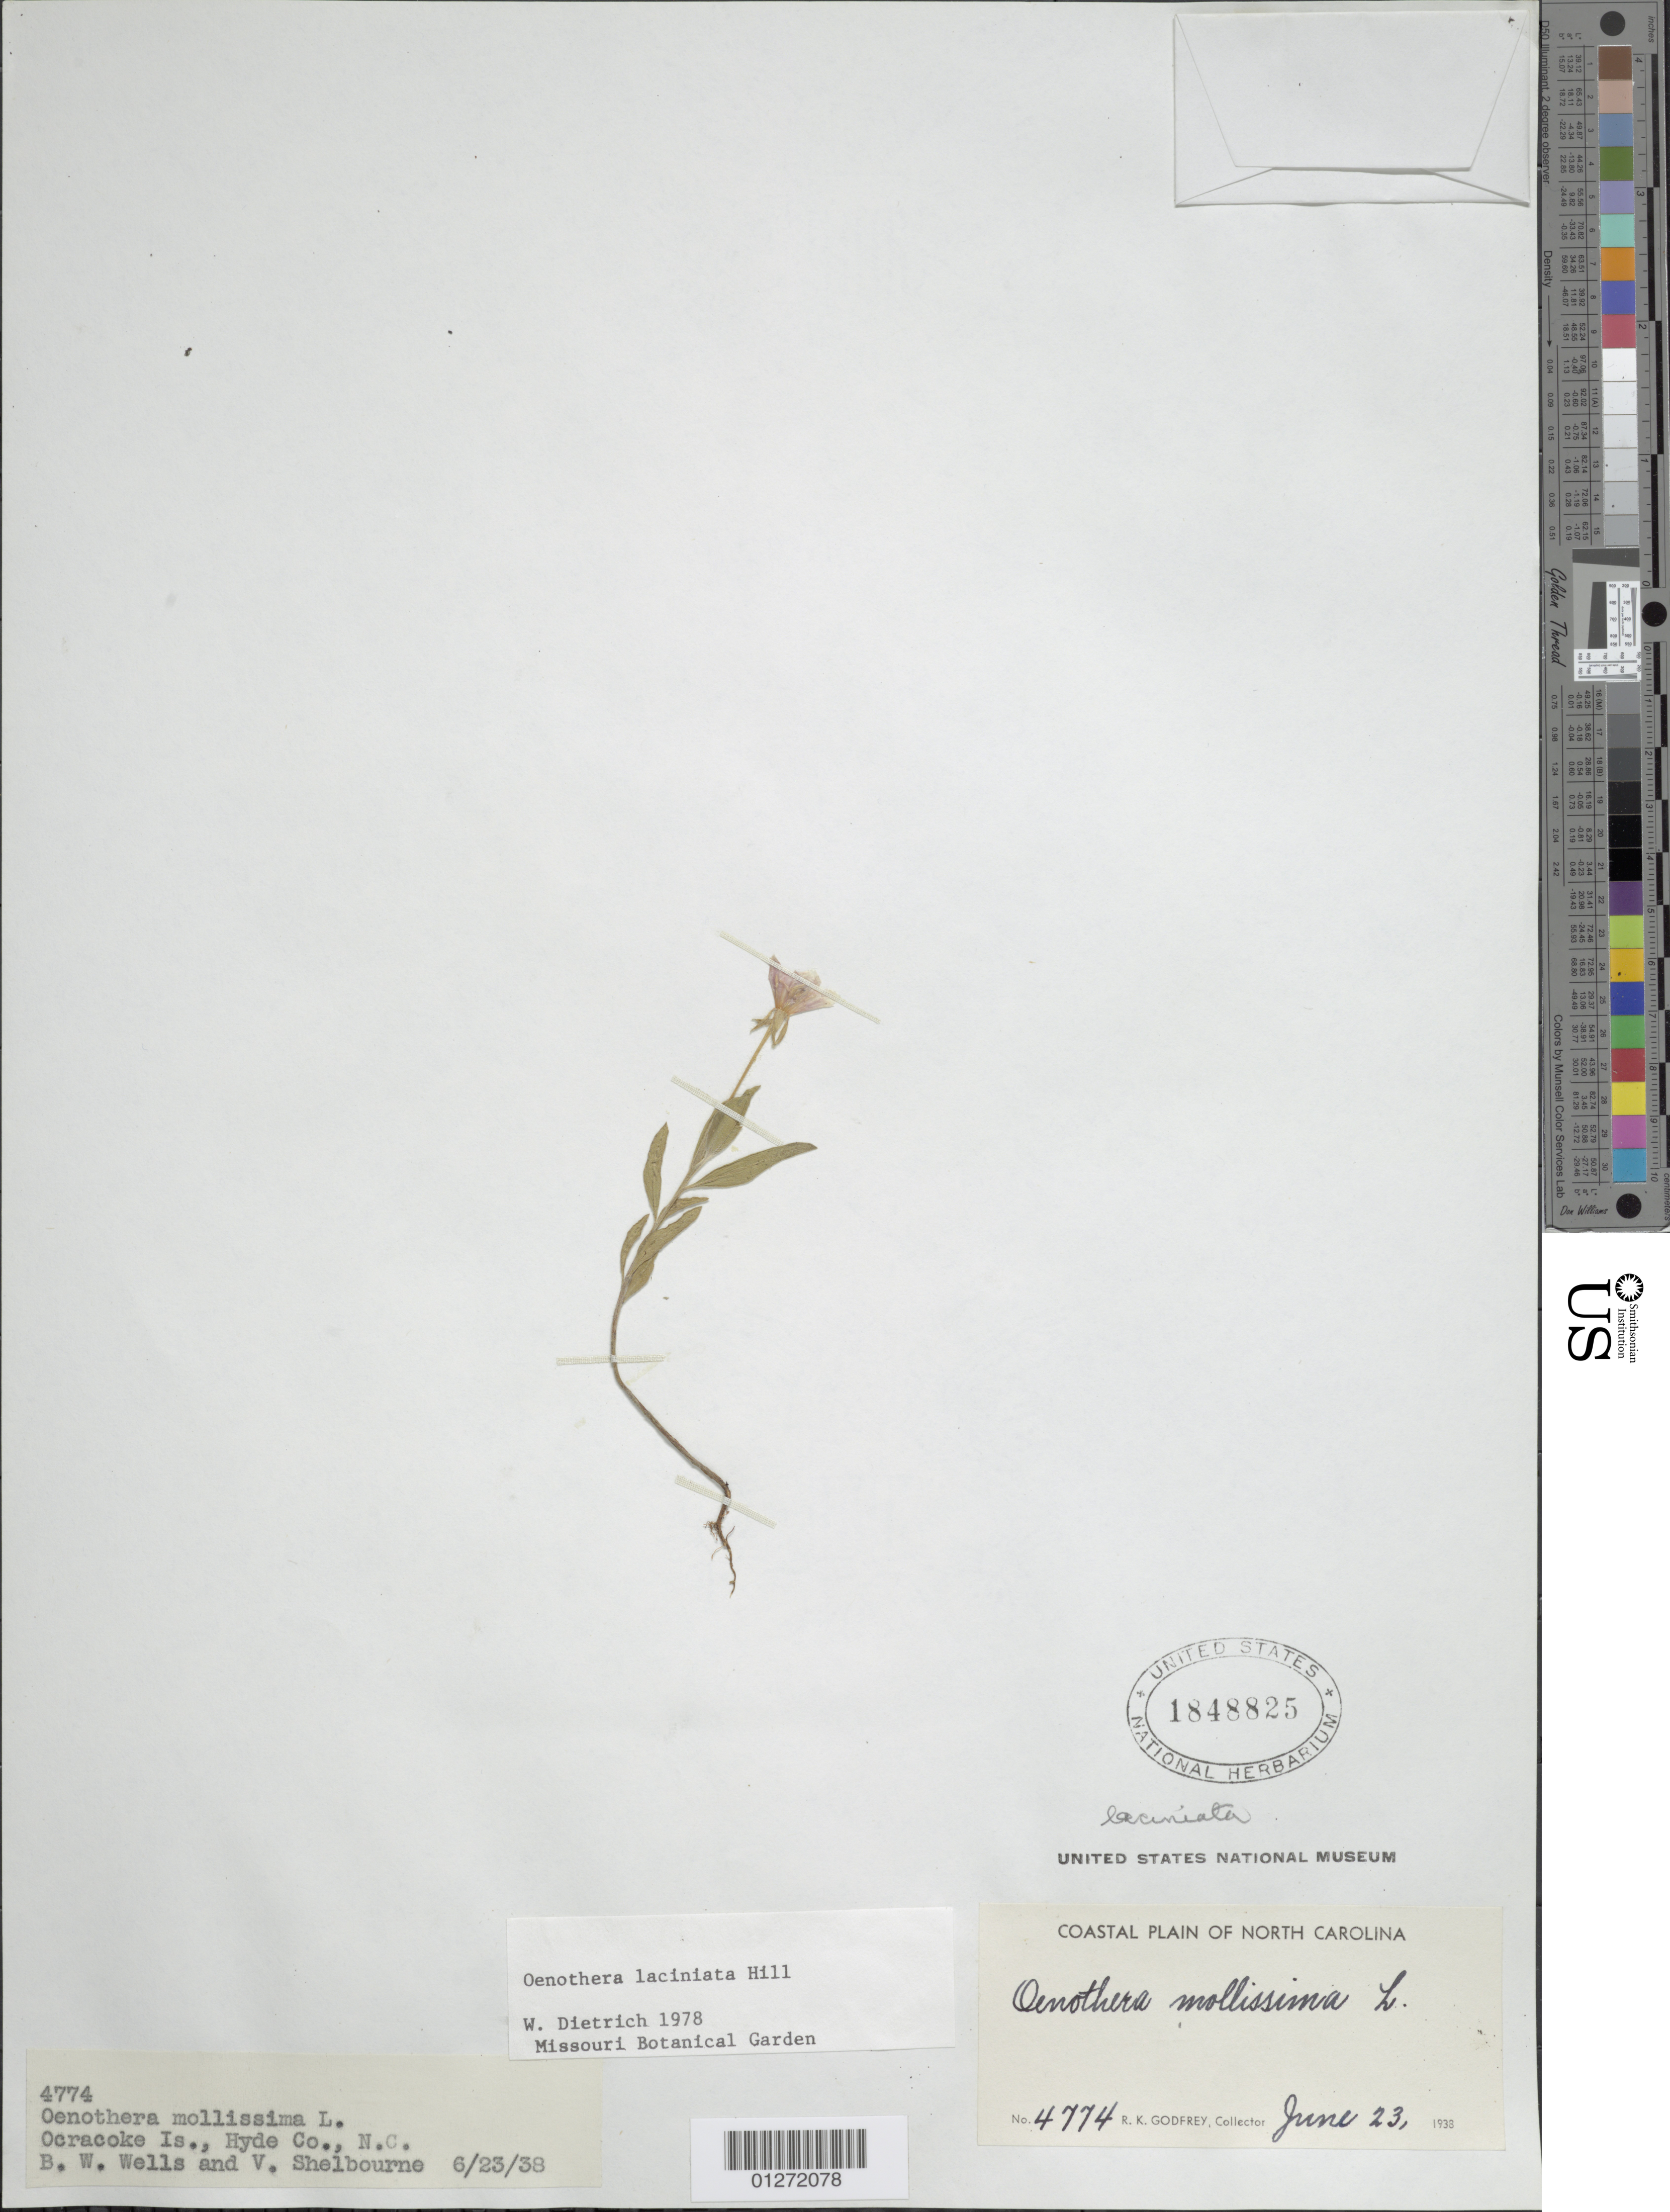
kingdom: Plantae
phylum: Tracheophyta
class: Magnoliopsida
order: Myrtales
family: Onagraceae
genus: Oenothera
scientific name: Oenothera laciniata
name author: Hill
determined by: Dietrich, W.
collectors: R. K. Godfrey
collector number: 4774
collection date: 1938-06-23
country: United States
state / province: North Carolina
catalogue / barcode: US 1848825